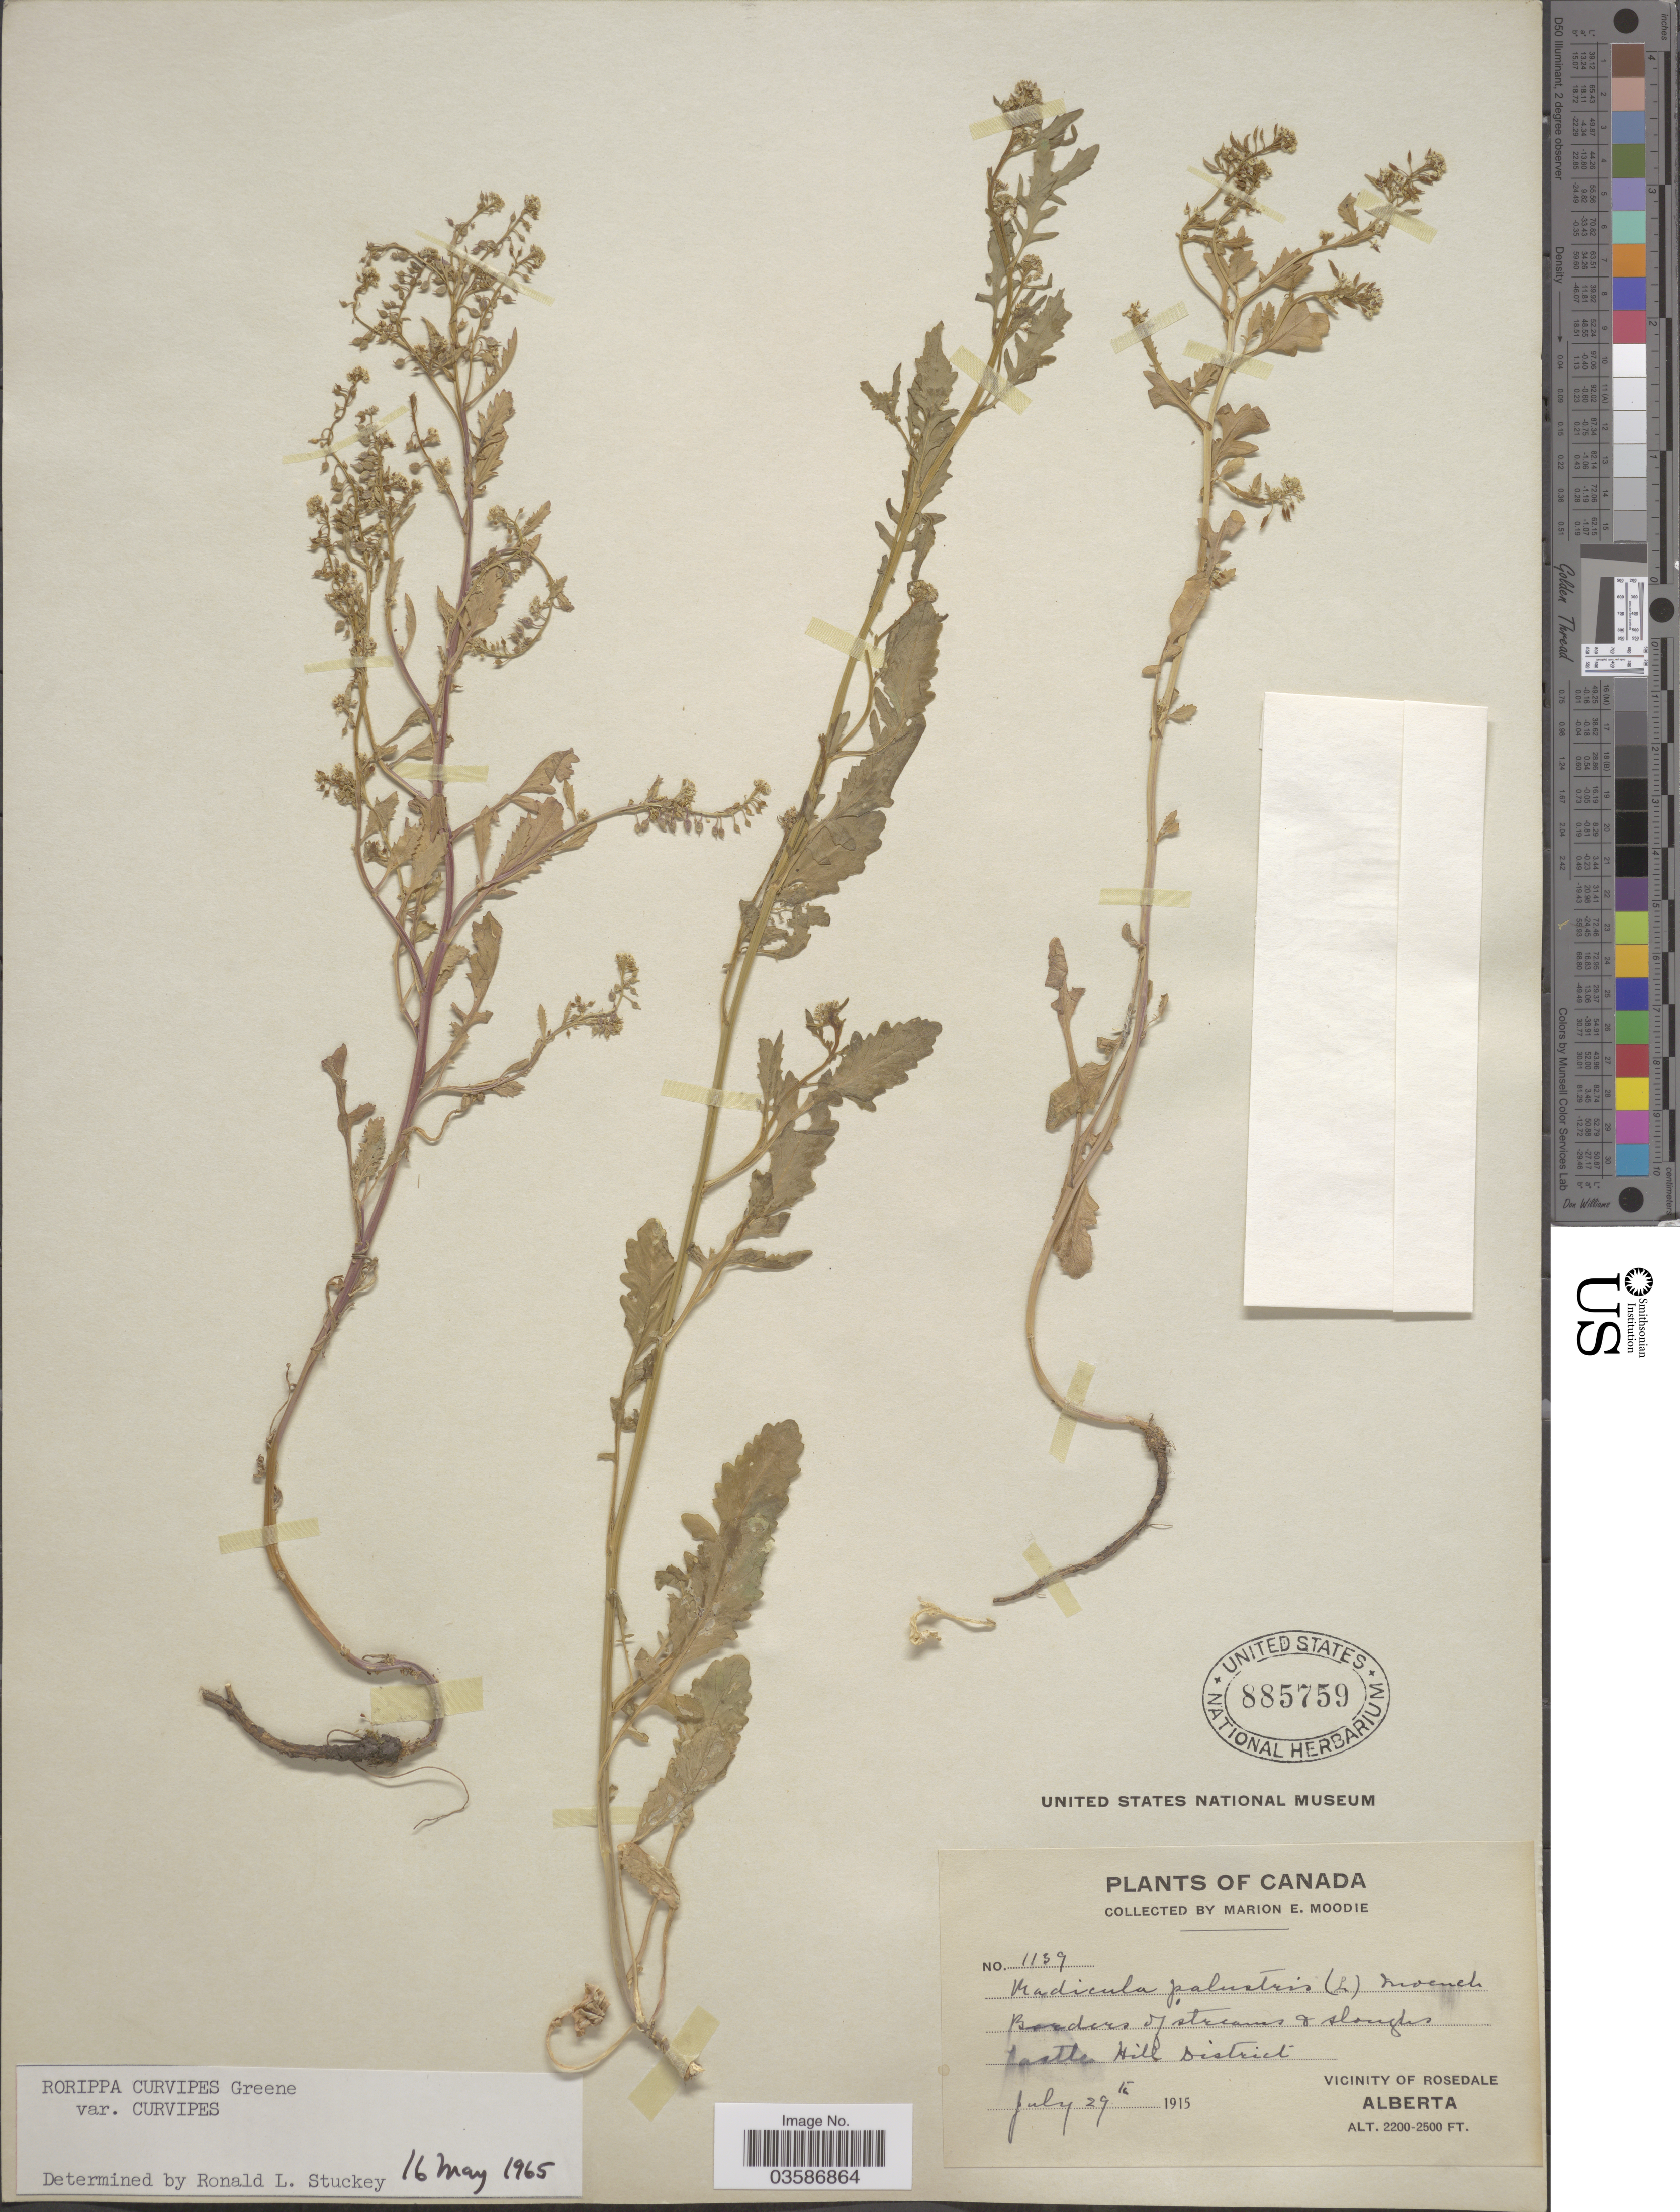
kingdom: Plantae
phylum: Tracheophyta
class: Magnoliopsida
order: Brassicales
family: Brassicaceae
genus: Rorippa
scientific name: Rorippa curvipes var. curvipes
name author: Greene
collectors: M. E. Moodie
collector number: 1139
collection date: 1915-07-29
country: Canada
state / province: Alberta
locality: Borders of streams & sloughs Castle Hill district. Vicinity of Rosedale.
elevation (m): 671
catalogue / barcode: US 885759